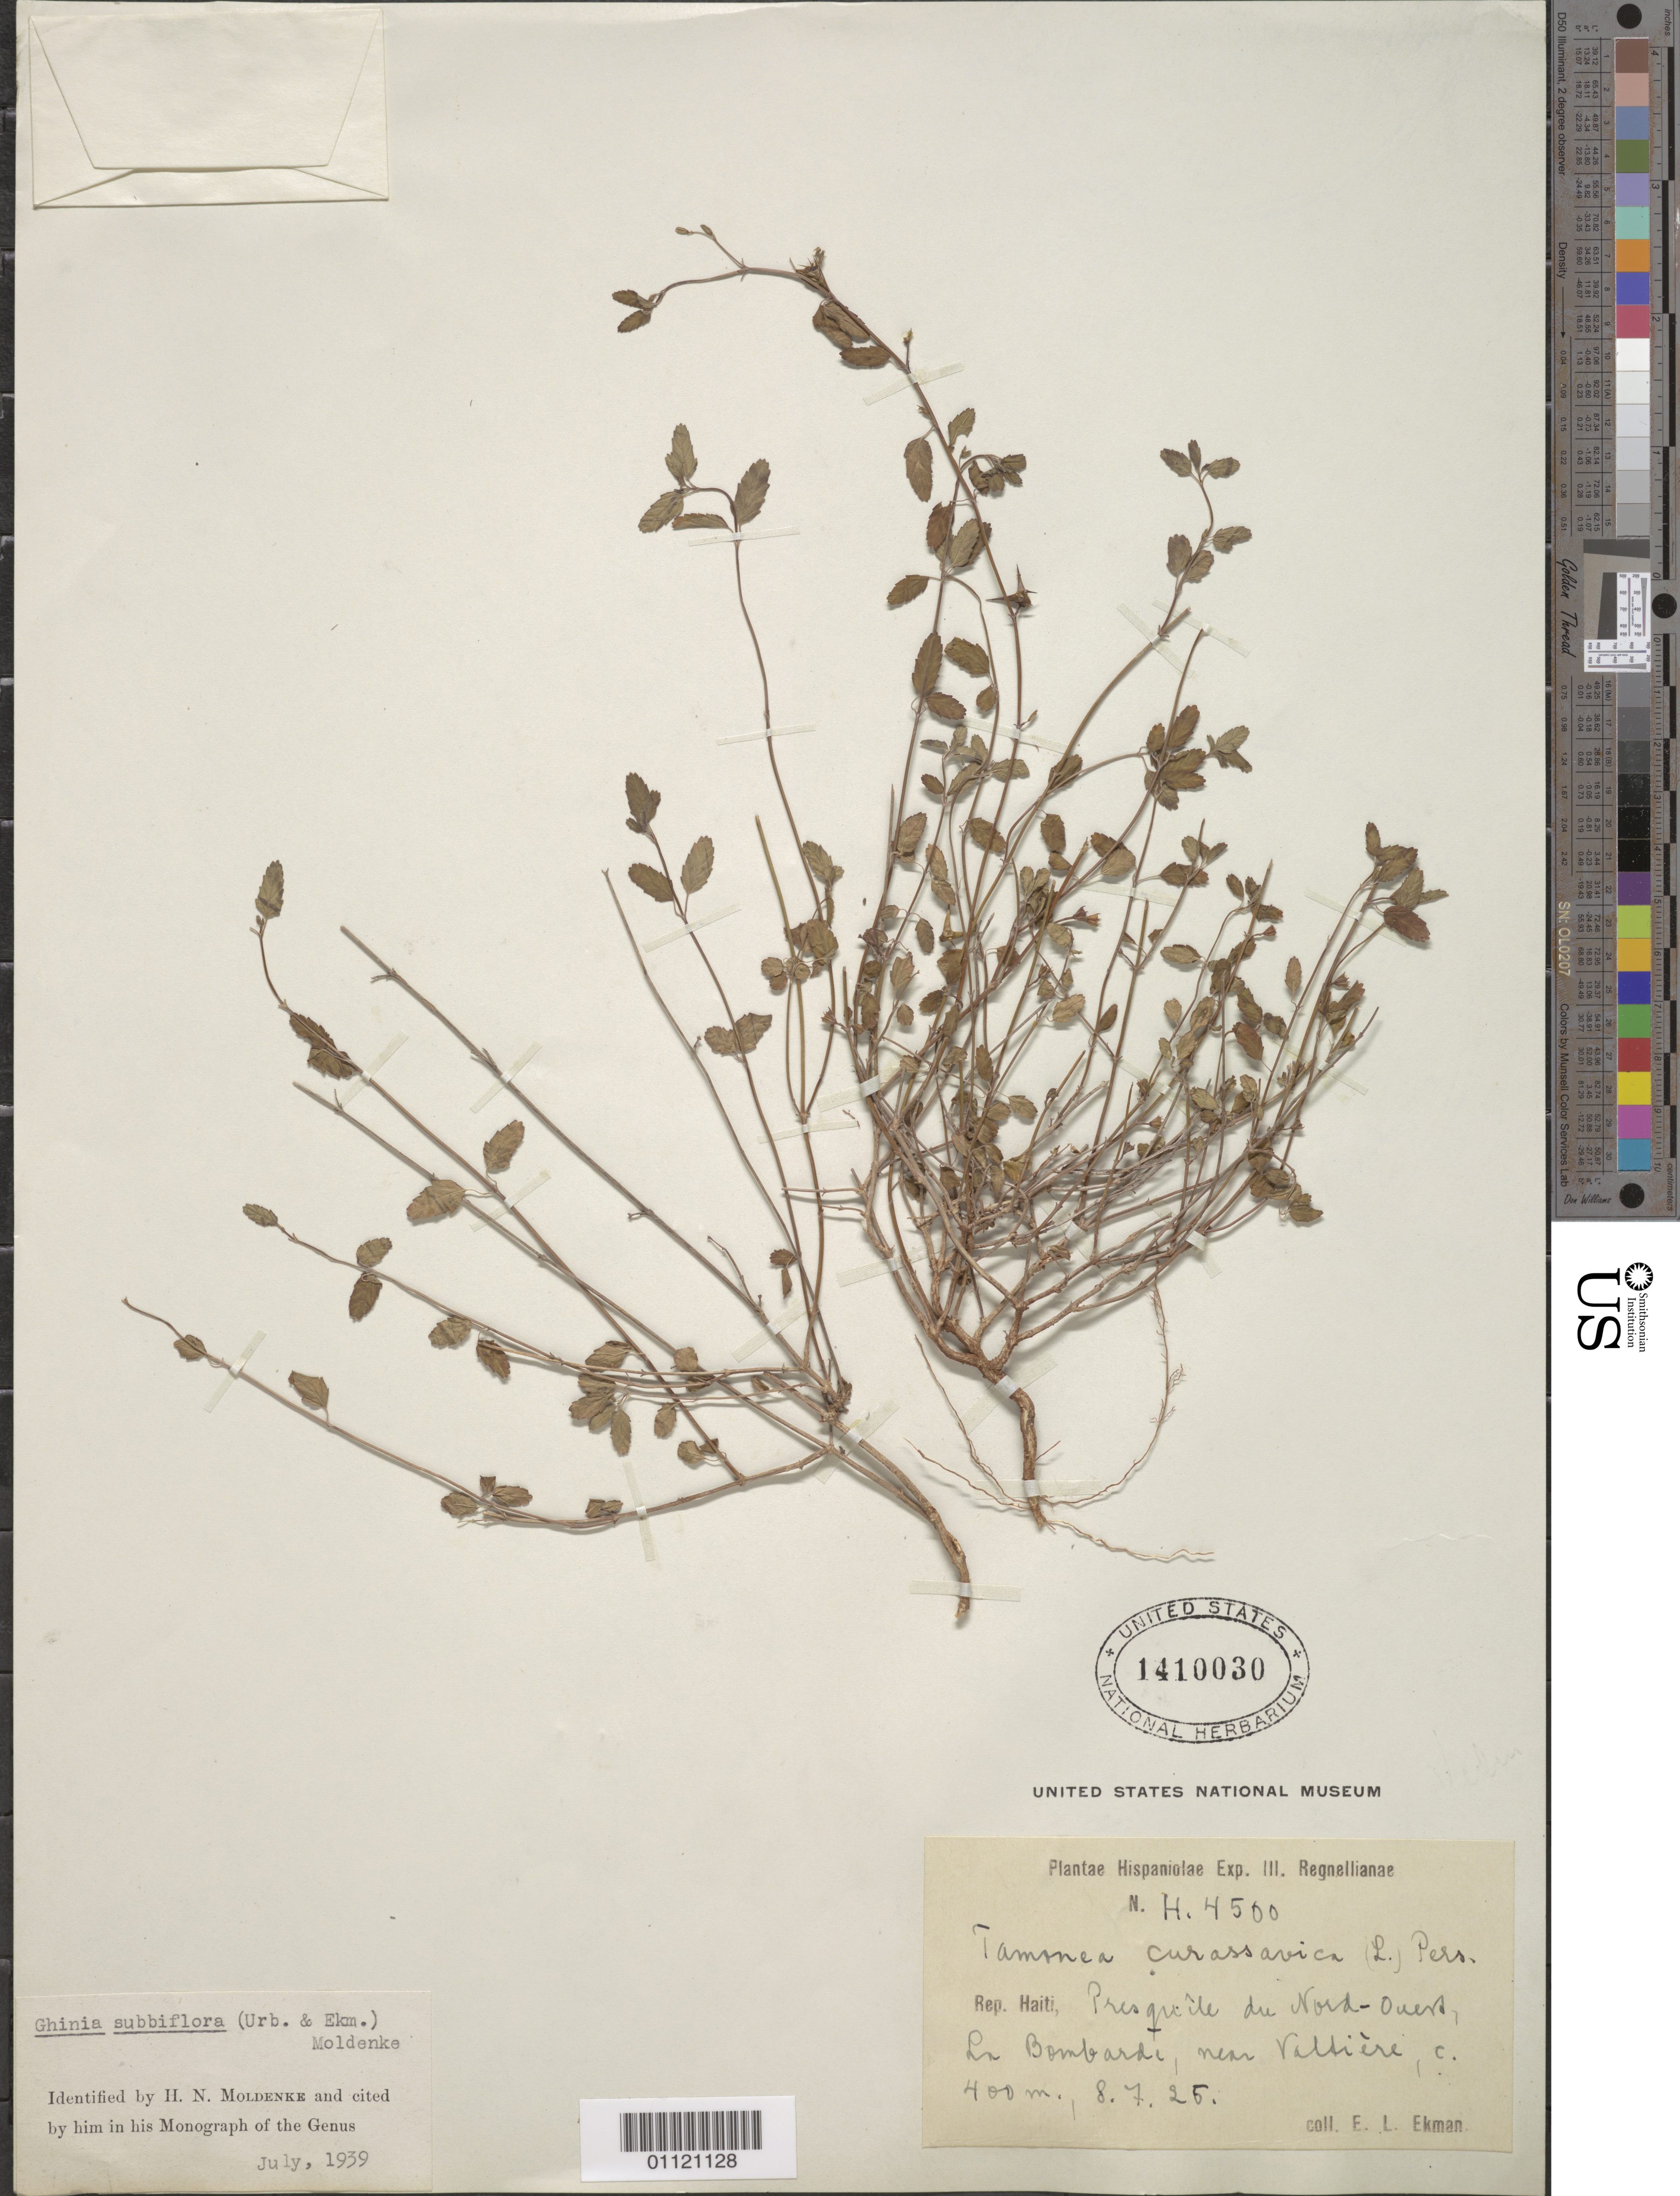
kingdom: Plantae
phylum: Tracheophyta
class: Magnoliopsida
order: Lamiales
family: Verbenaceae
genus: Tamonea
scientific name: Tamonea subbiflora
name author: Urb. & Ekman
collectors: E. L. Ekman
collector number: H 4500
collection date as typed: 08 Jul 1925 or 07 Aug 1925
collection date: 1925-07-08 or 1925-08-07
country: Haiti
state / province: Nord-Est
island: Hispaniola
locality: Presquile du Nord-Ouest, La Bombarde, near Valliere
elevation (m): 400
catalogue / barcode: US 1410030